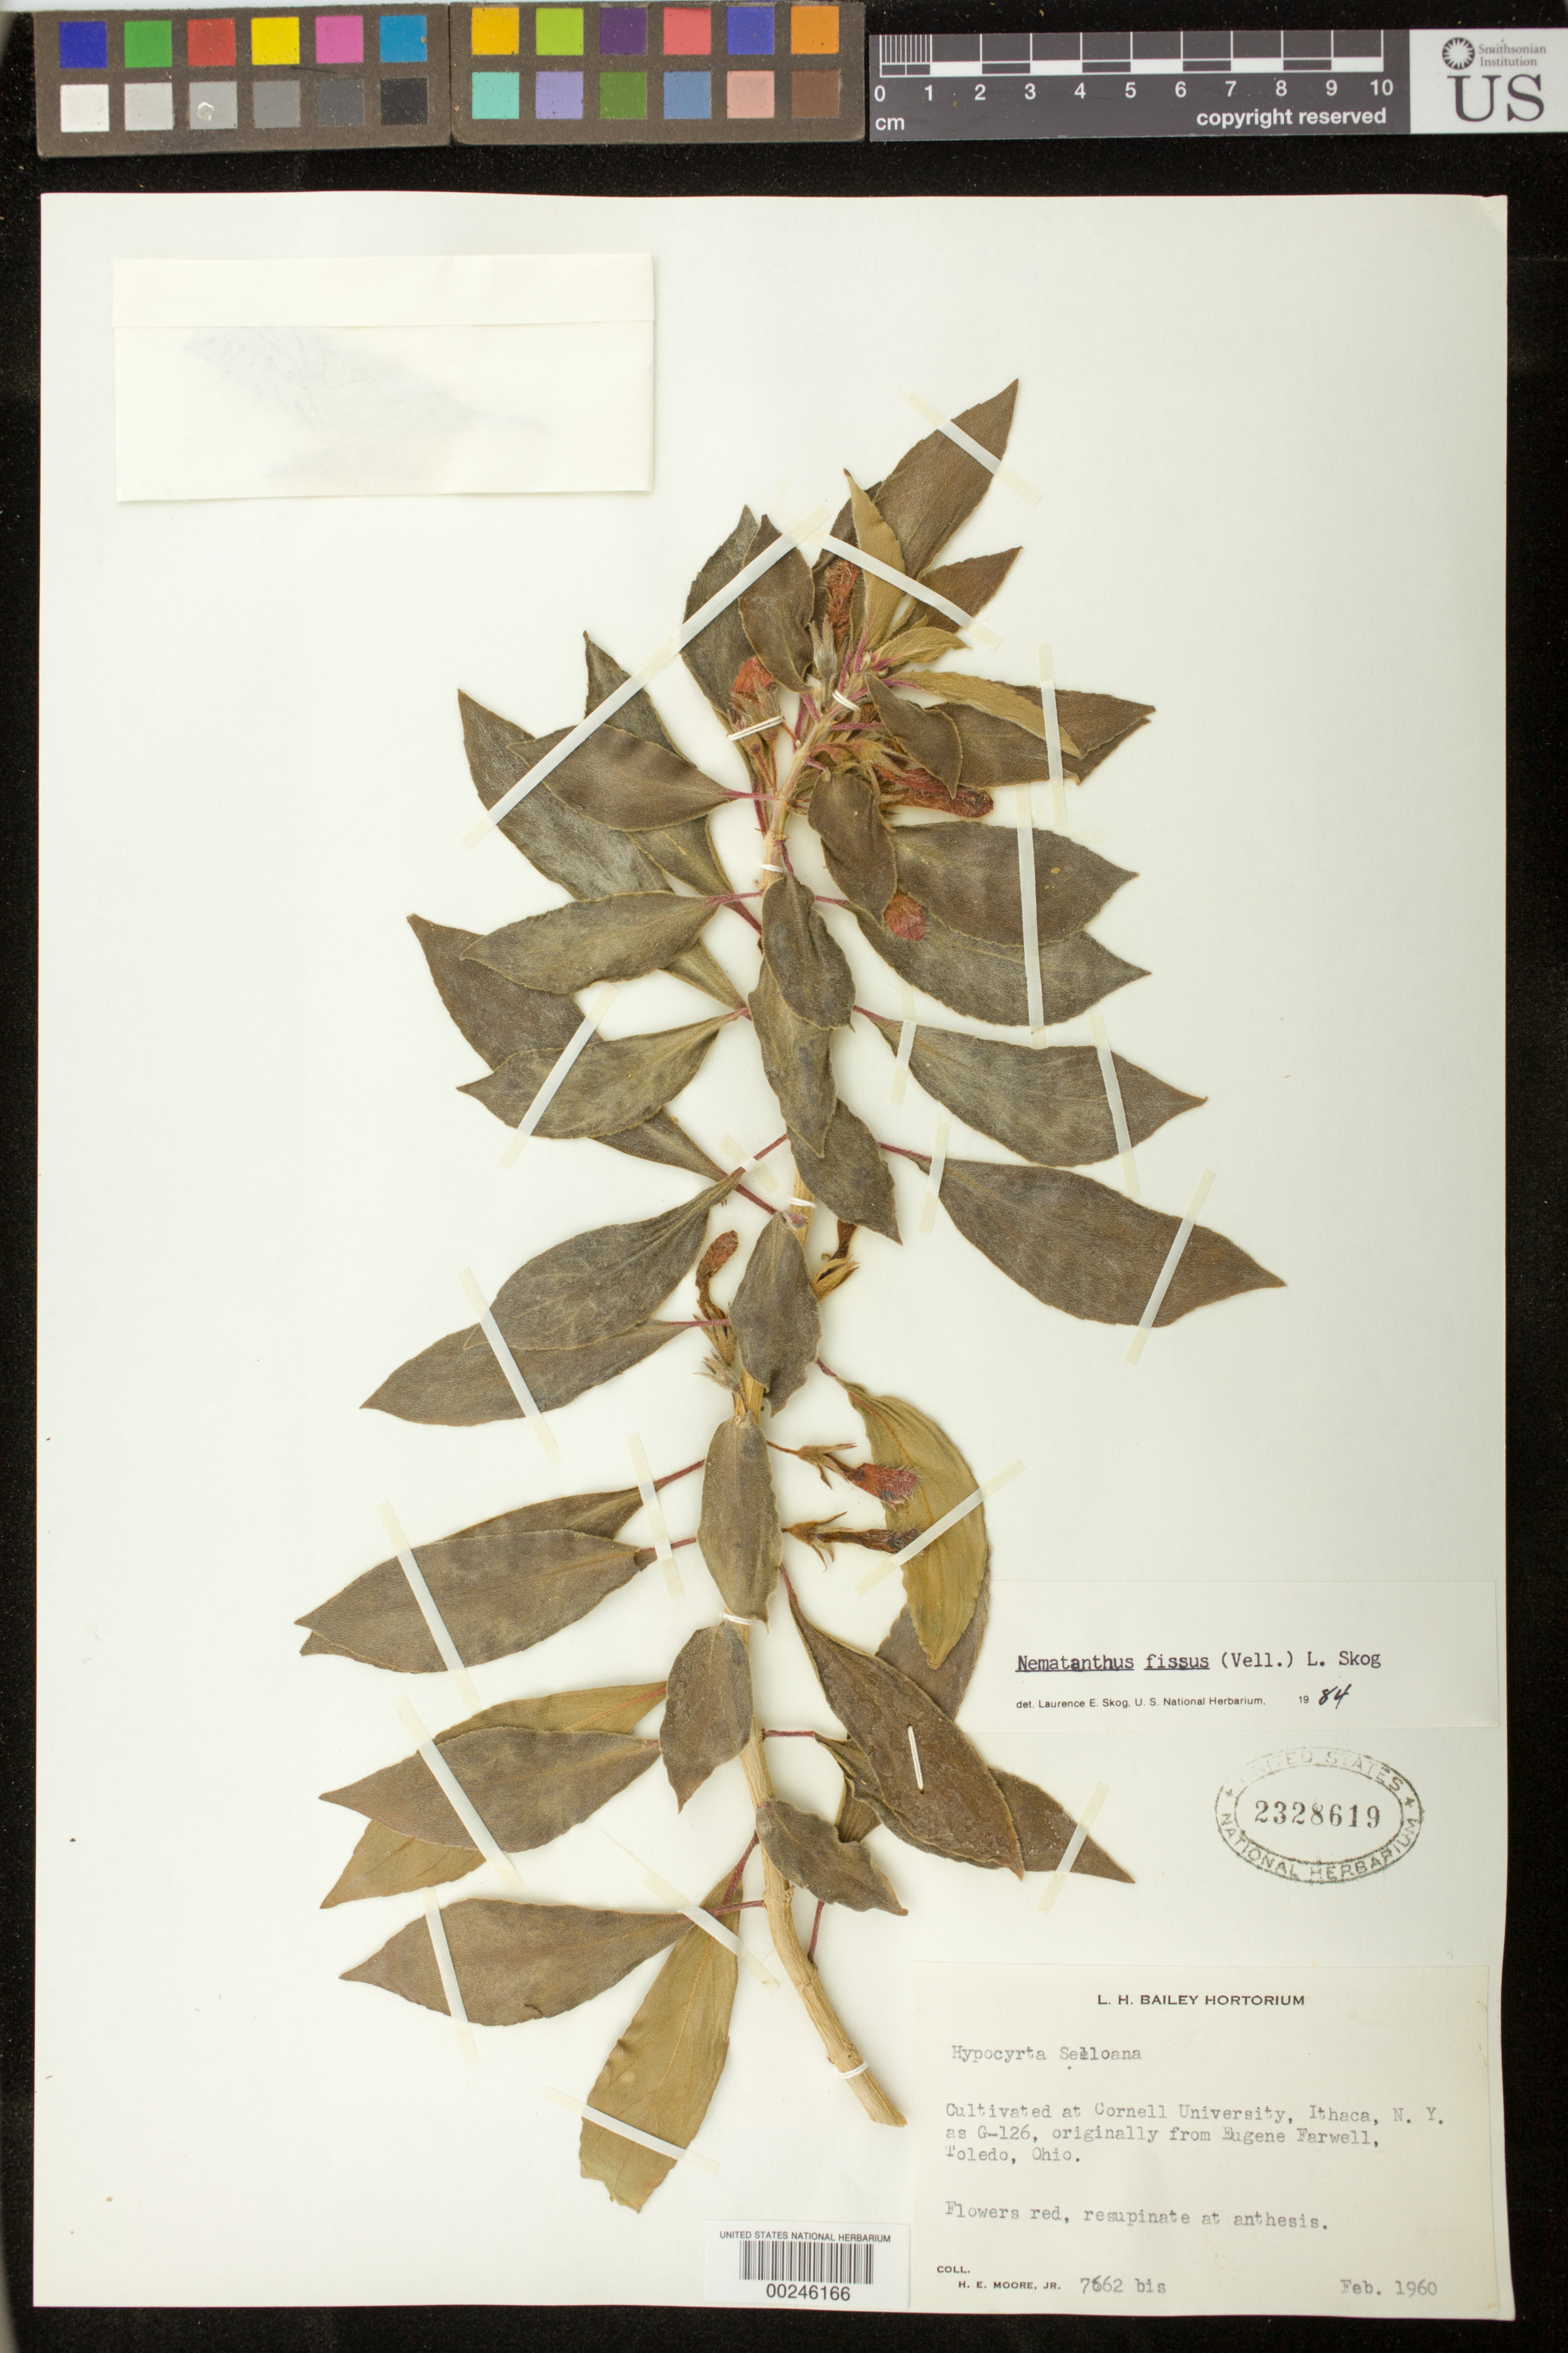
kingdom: Plantae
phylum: Tracheophyta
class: Magnoliopsida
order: Lamiales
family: Gesneriaceae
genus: Nematanthus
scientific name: Nematanthus fissus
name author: (Vell.) L.E. Skog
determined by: Skog, Laurence E.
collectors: H. E. Moore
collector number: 7662 bis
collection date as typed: Feb 1960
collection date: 1960-02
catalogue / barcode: US 2328619